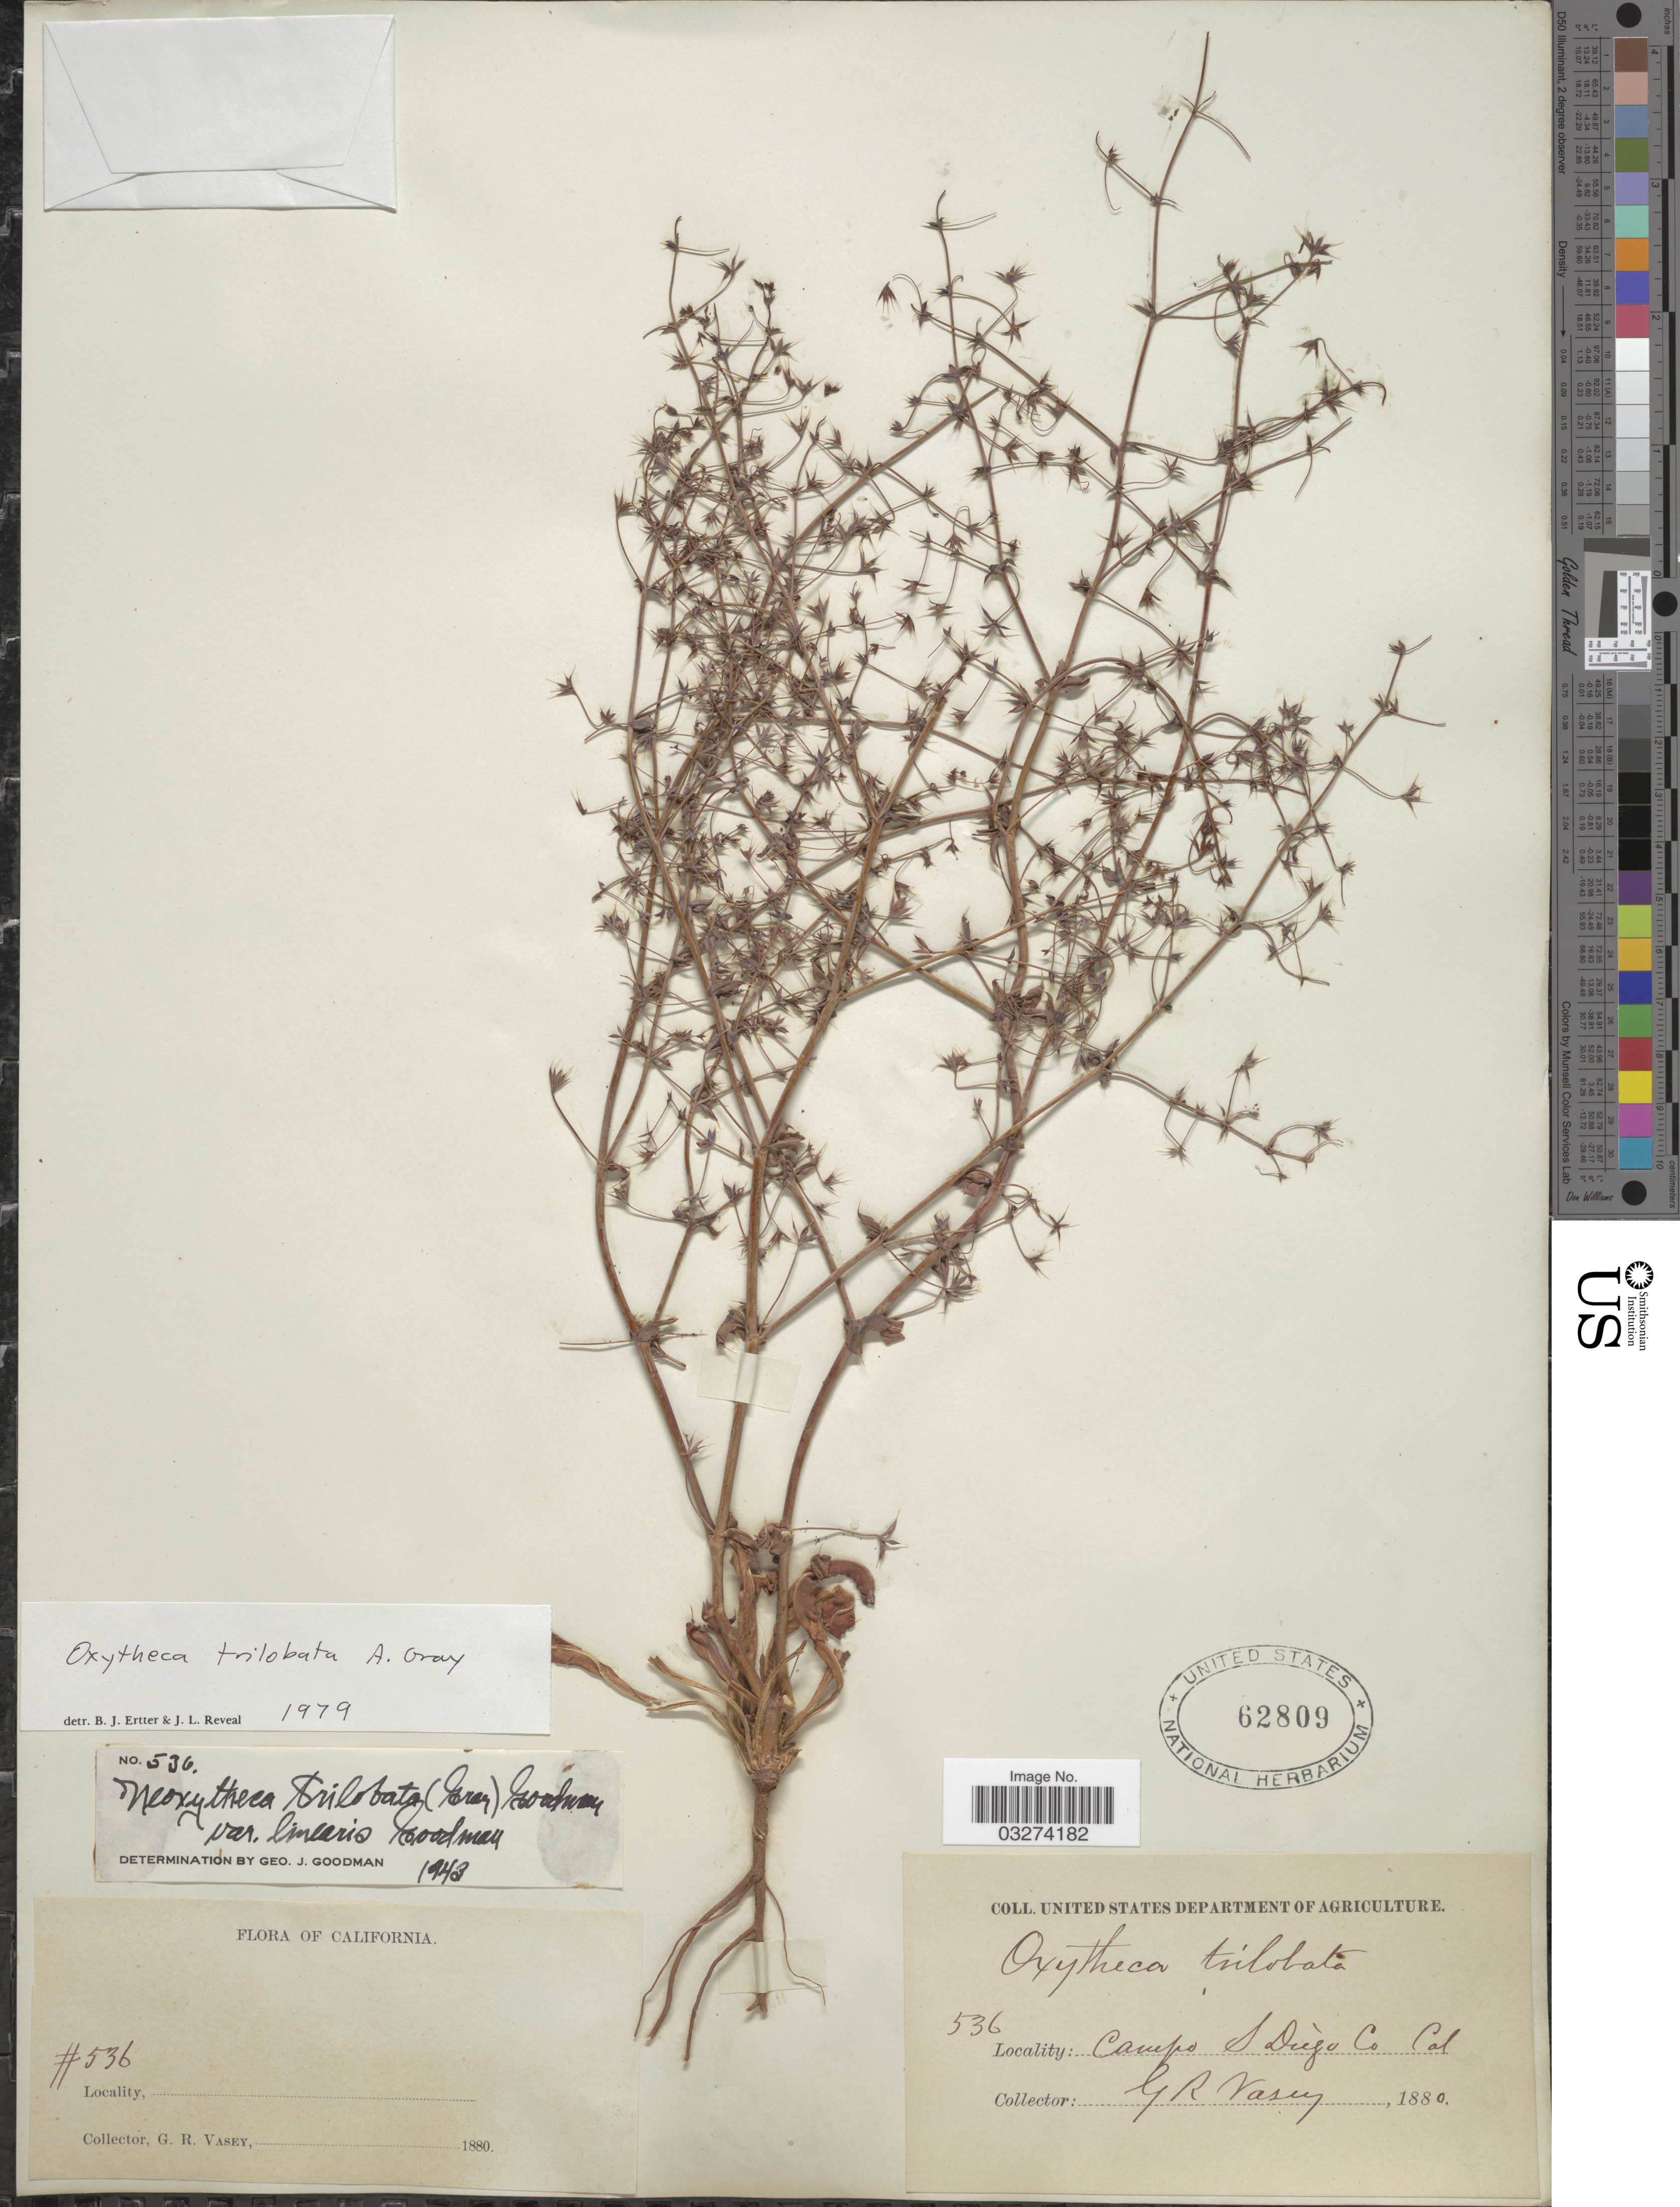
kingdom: Plantae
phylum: Tracheophyta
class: Magnoliopsida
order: Caryophyllales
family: Polygonaceae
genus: Sidotheca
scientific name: Sidotheca trilobata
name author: (A. Gray) Reveal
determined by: Strong, Mark T., (BOT), Smithsonian Institution - National Museum of Natural History (UNITED STATES)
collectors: G. R. Vasey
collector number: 536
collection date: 1880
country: United States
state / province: California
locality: Campo S Diego Co.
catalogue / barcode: US 62809